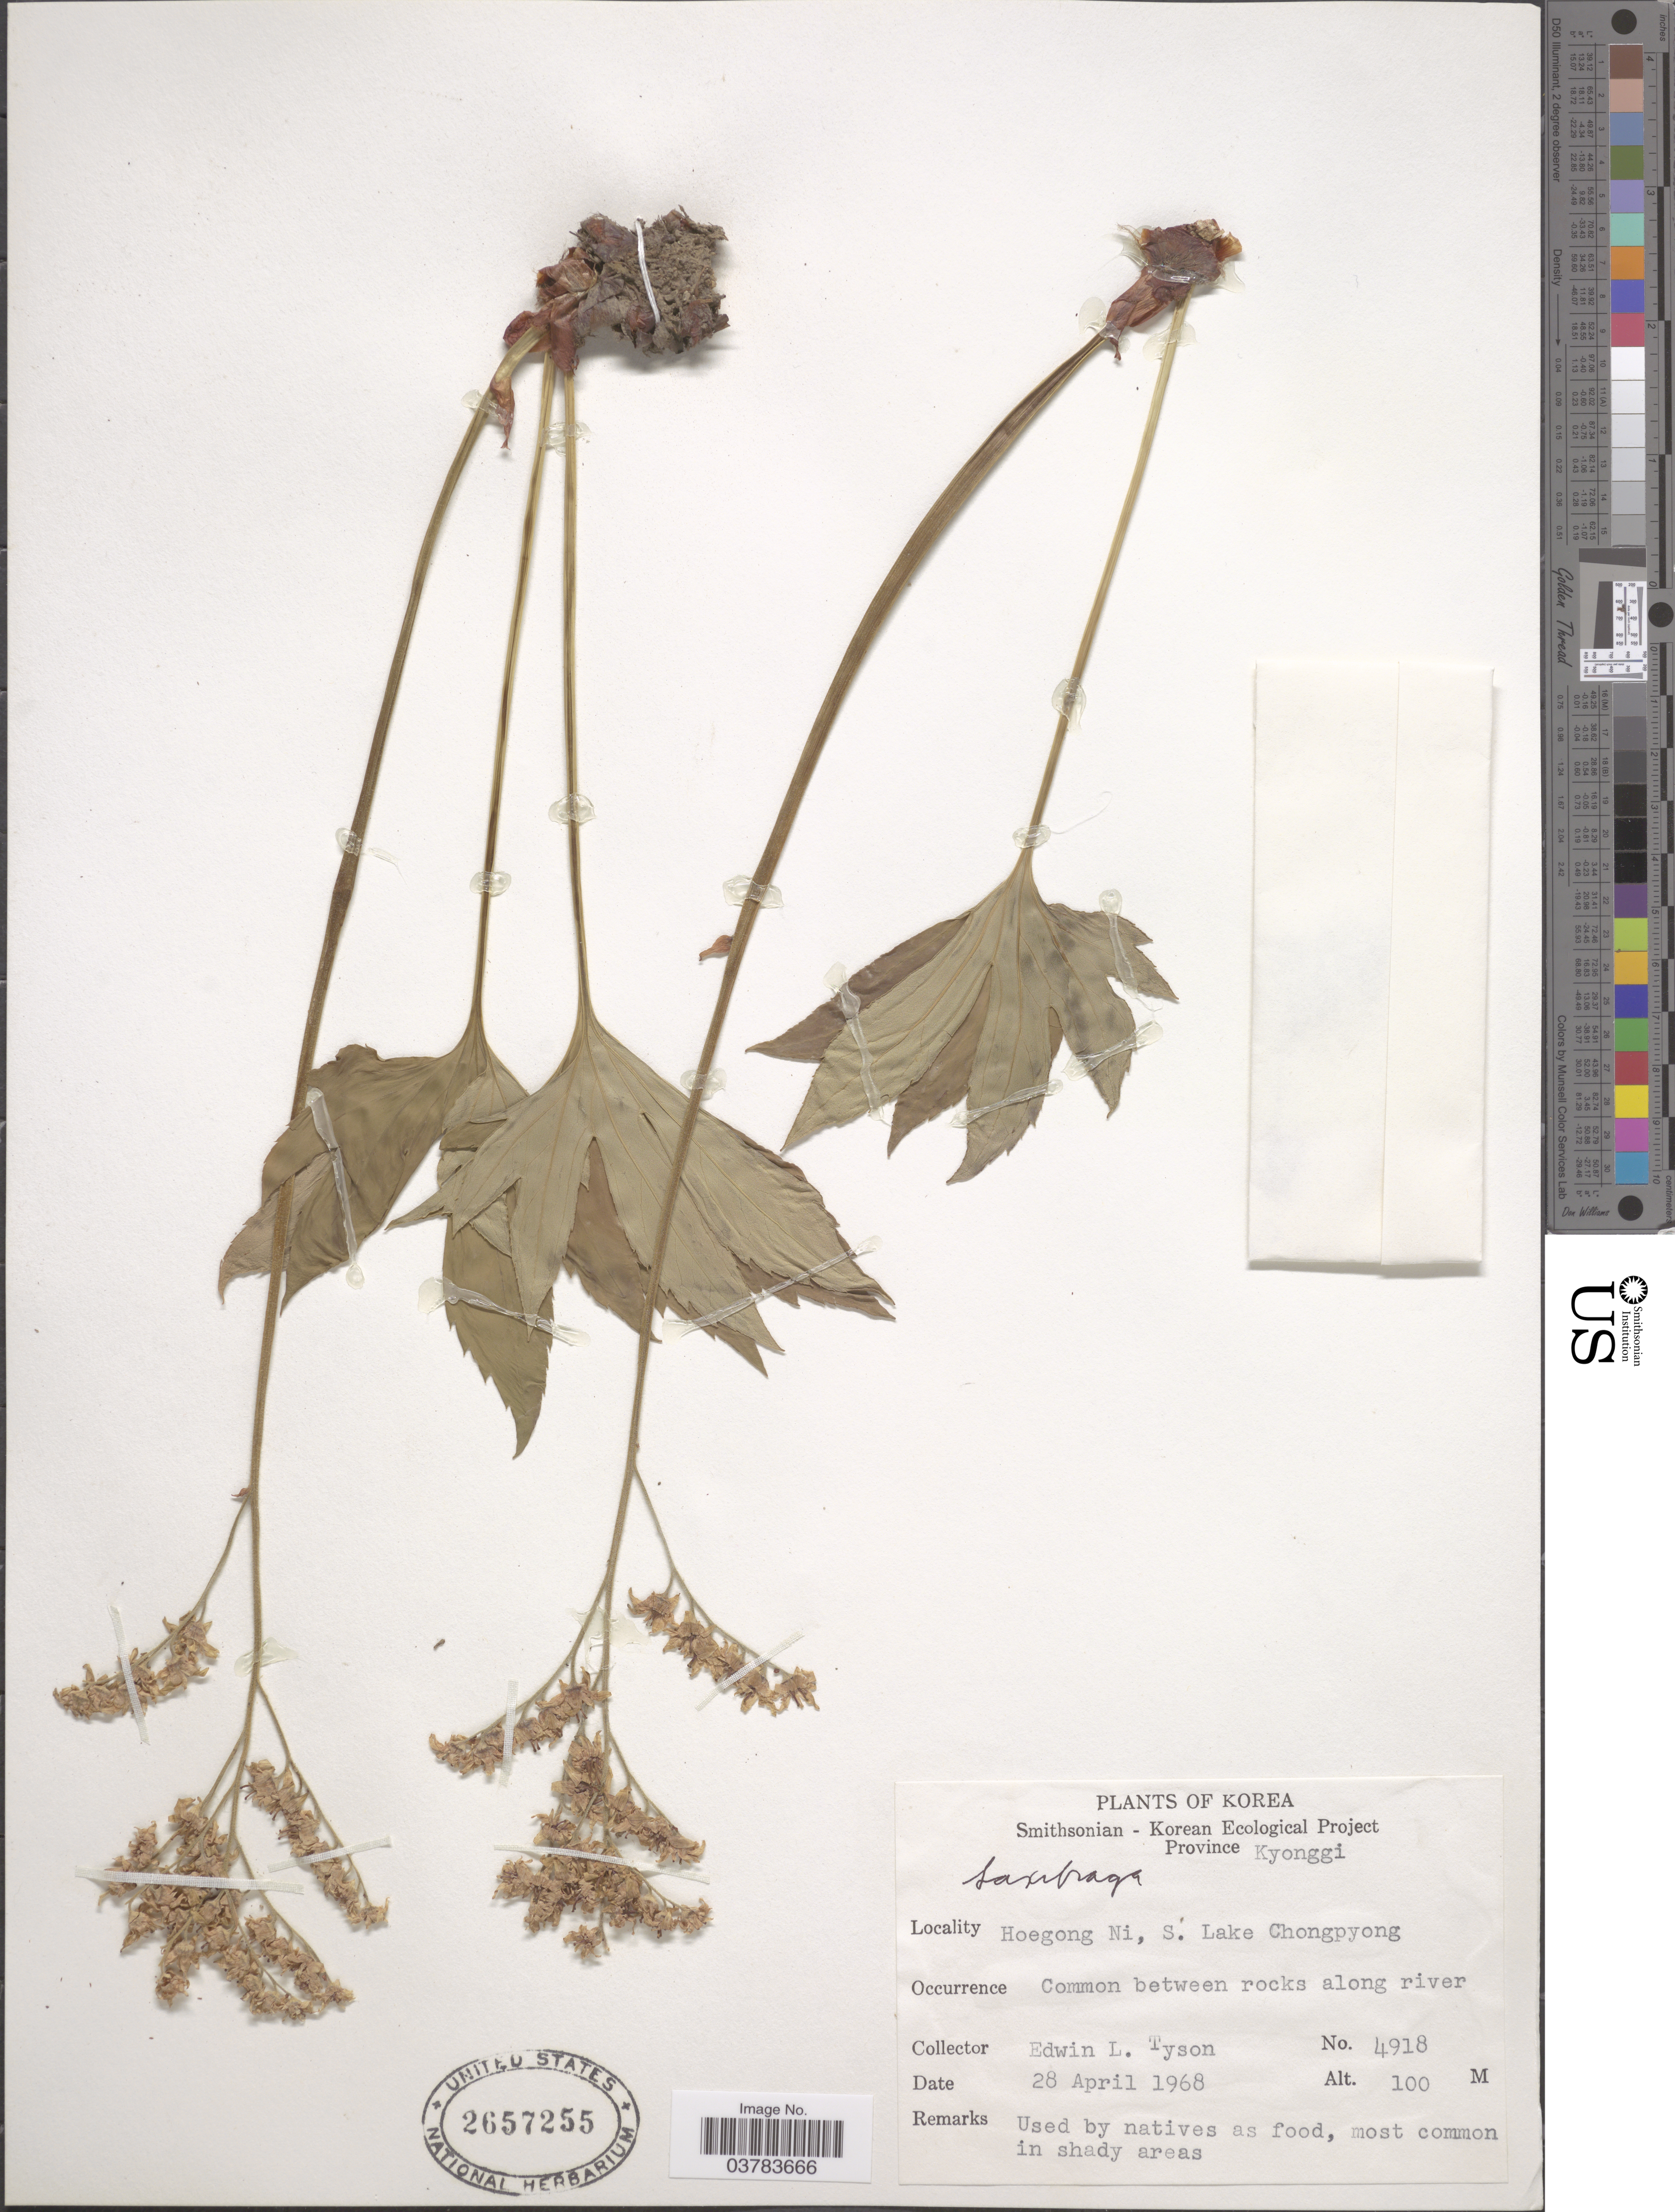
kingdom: Plantae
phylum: Tracheophyta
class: Magnoliopsida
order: Saxifragales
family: Saxifragaceae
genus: Saxifraga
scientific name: Saxifraga sp.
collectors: E. L. Tyson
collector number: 4918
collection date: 1968-04-28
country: South Korea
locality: Province Kyonggi. Hoegong Ni, S. Lake Chongpyong. Common between rocks along river.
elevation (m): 100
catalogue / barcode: US 2657255